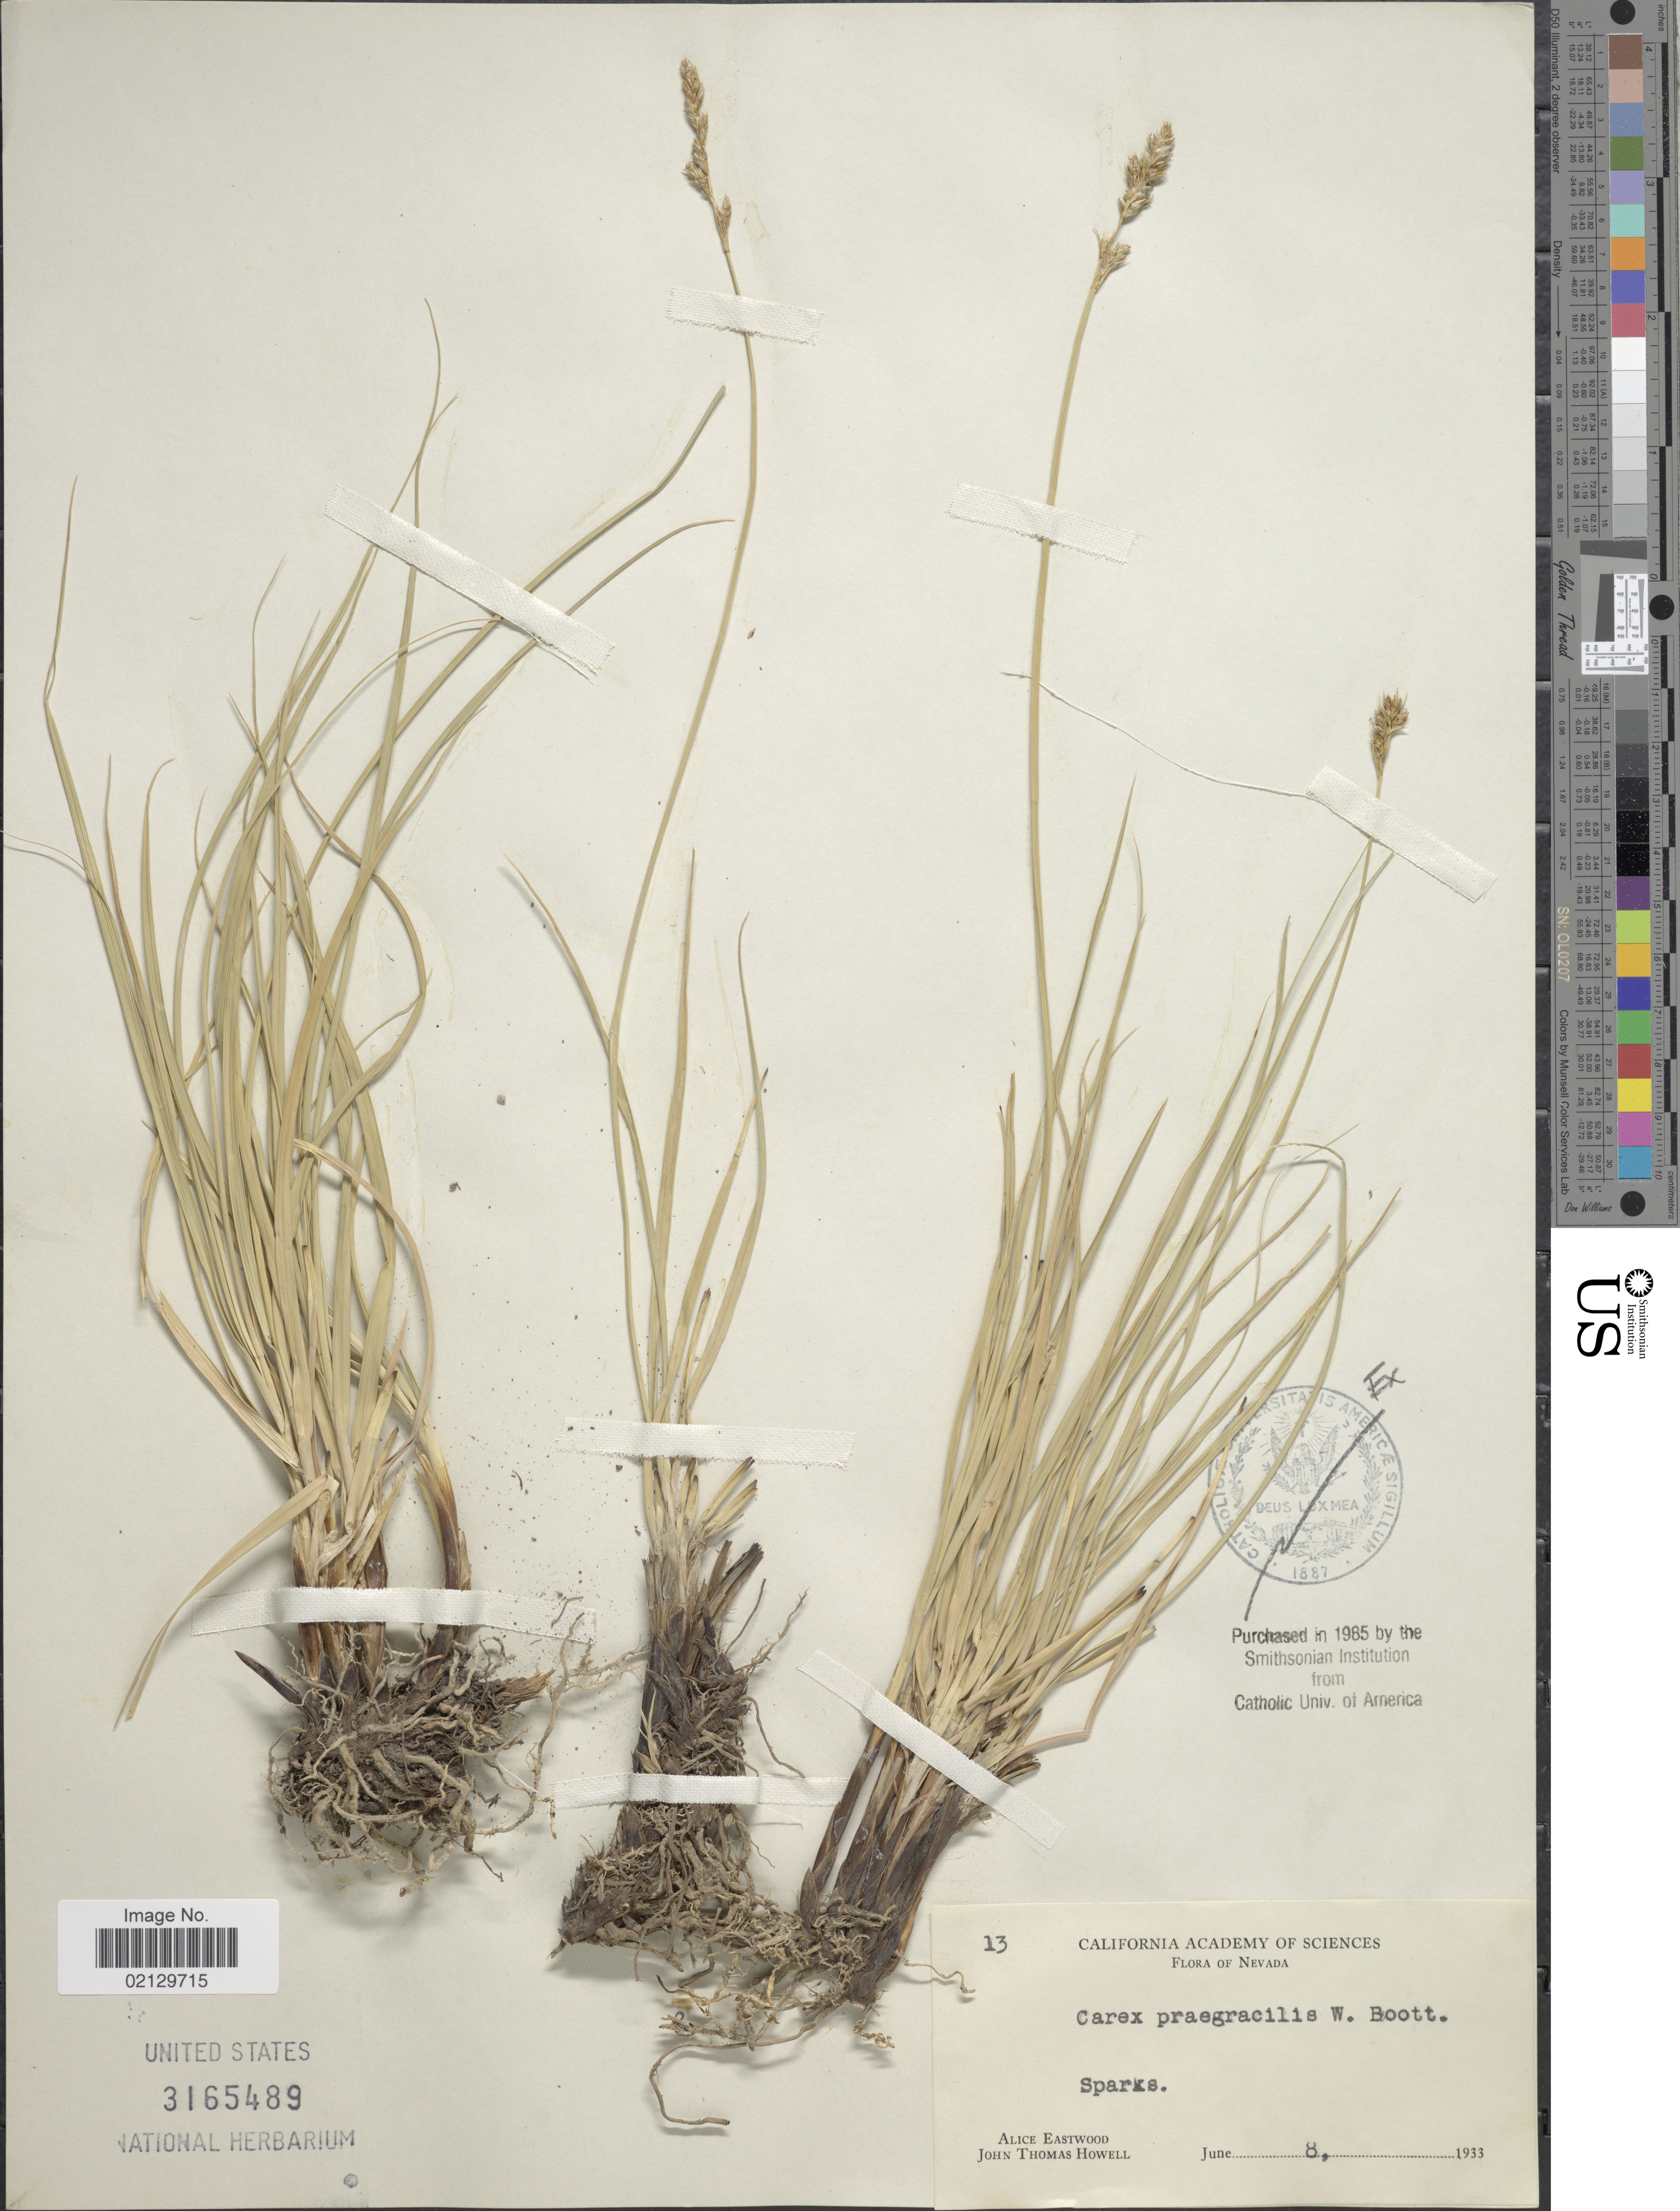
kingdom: Plantae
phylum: Tracheophyta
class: Liliopsida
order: Poales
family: Cyperaceae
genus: Carex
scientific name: Carex praegracilis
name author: W. Boott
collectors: A. Eastwood & J. T. Howell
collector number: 13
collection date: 1933-06-08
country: United States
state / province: Nevada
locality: Nevada. Sparks.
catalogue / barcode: US 3165489